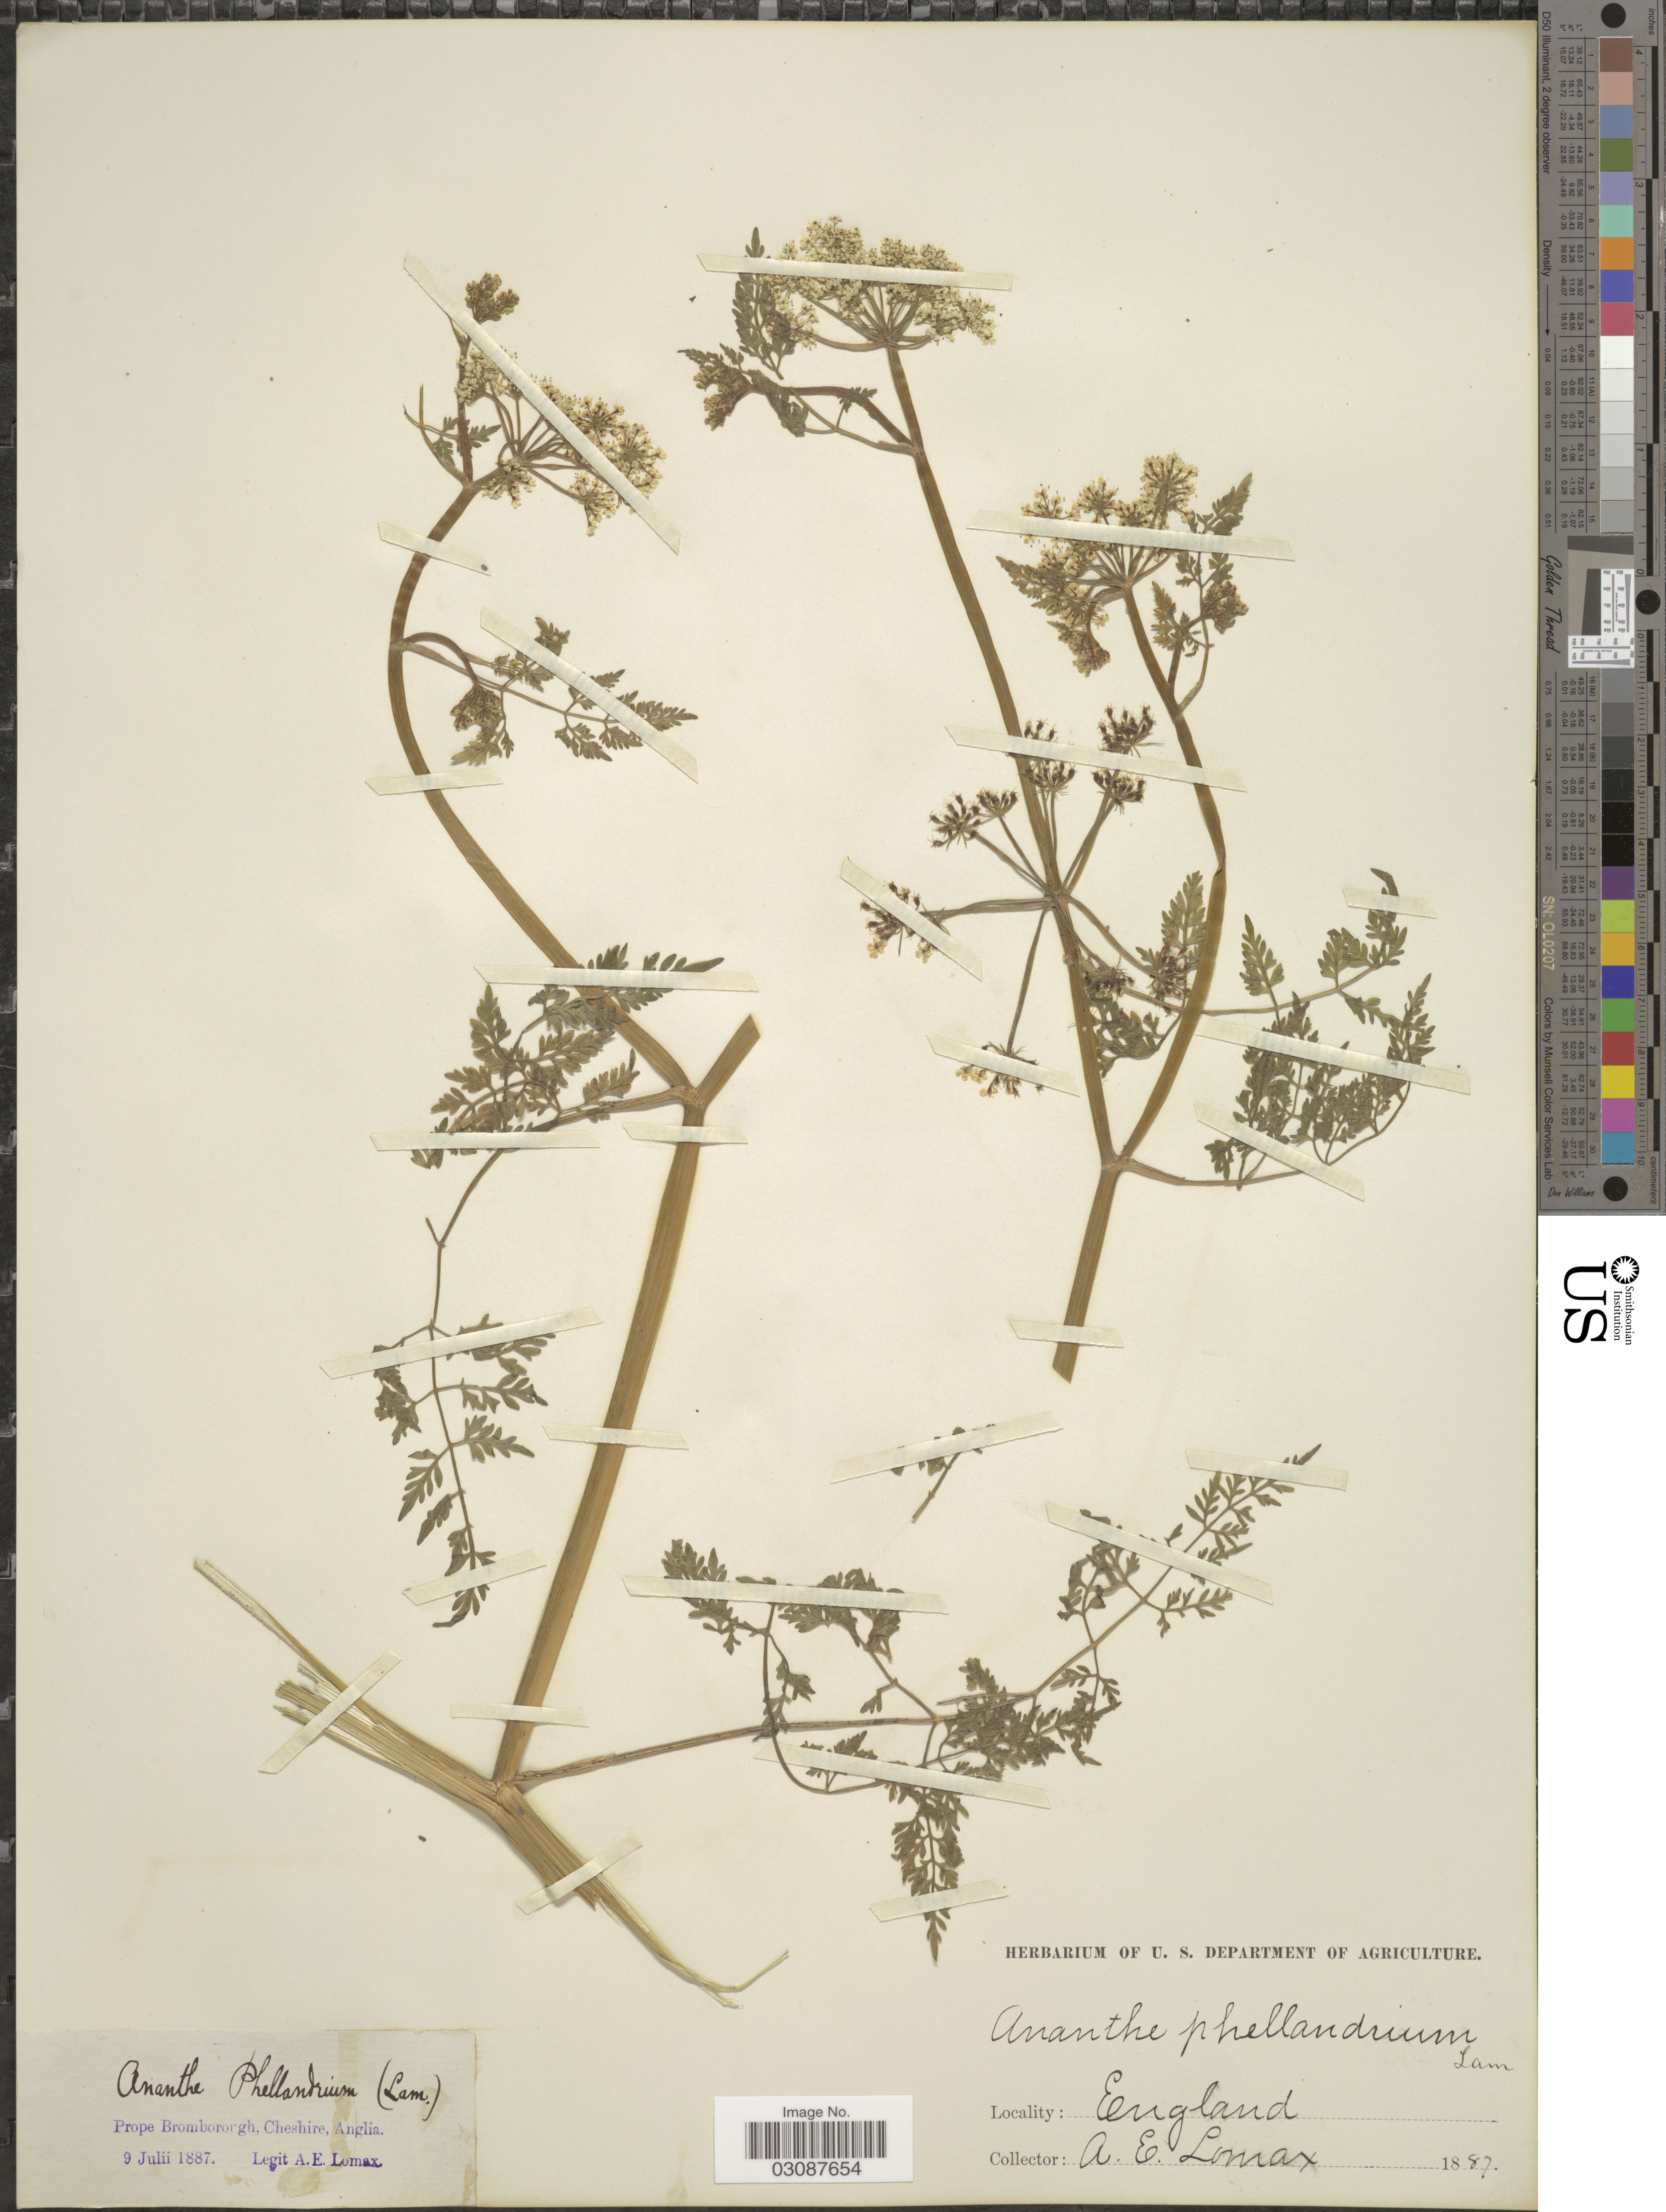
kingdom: Plantae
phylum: Tracheophyta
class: Magnoliopsida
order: Apiales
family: Apiaceae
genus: Oenanthe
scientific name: Oenanthe phellandrim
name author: Lam.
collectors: A. Lomax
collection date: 1887-07-09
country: United Kingdom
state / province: England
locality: Prope Brombororgh, Cheshire, Anglia.